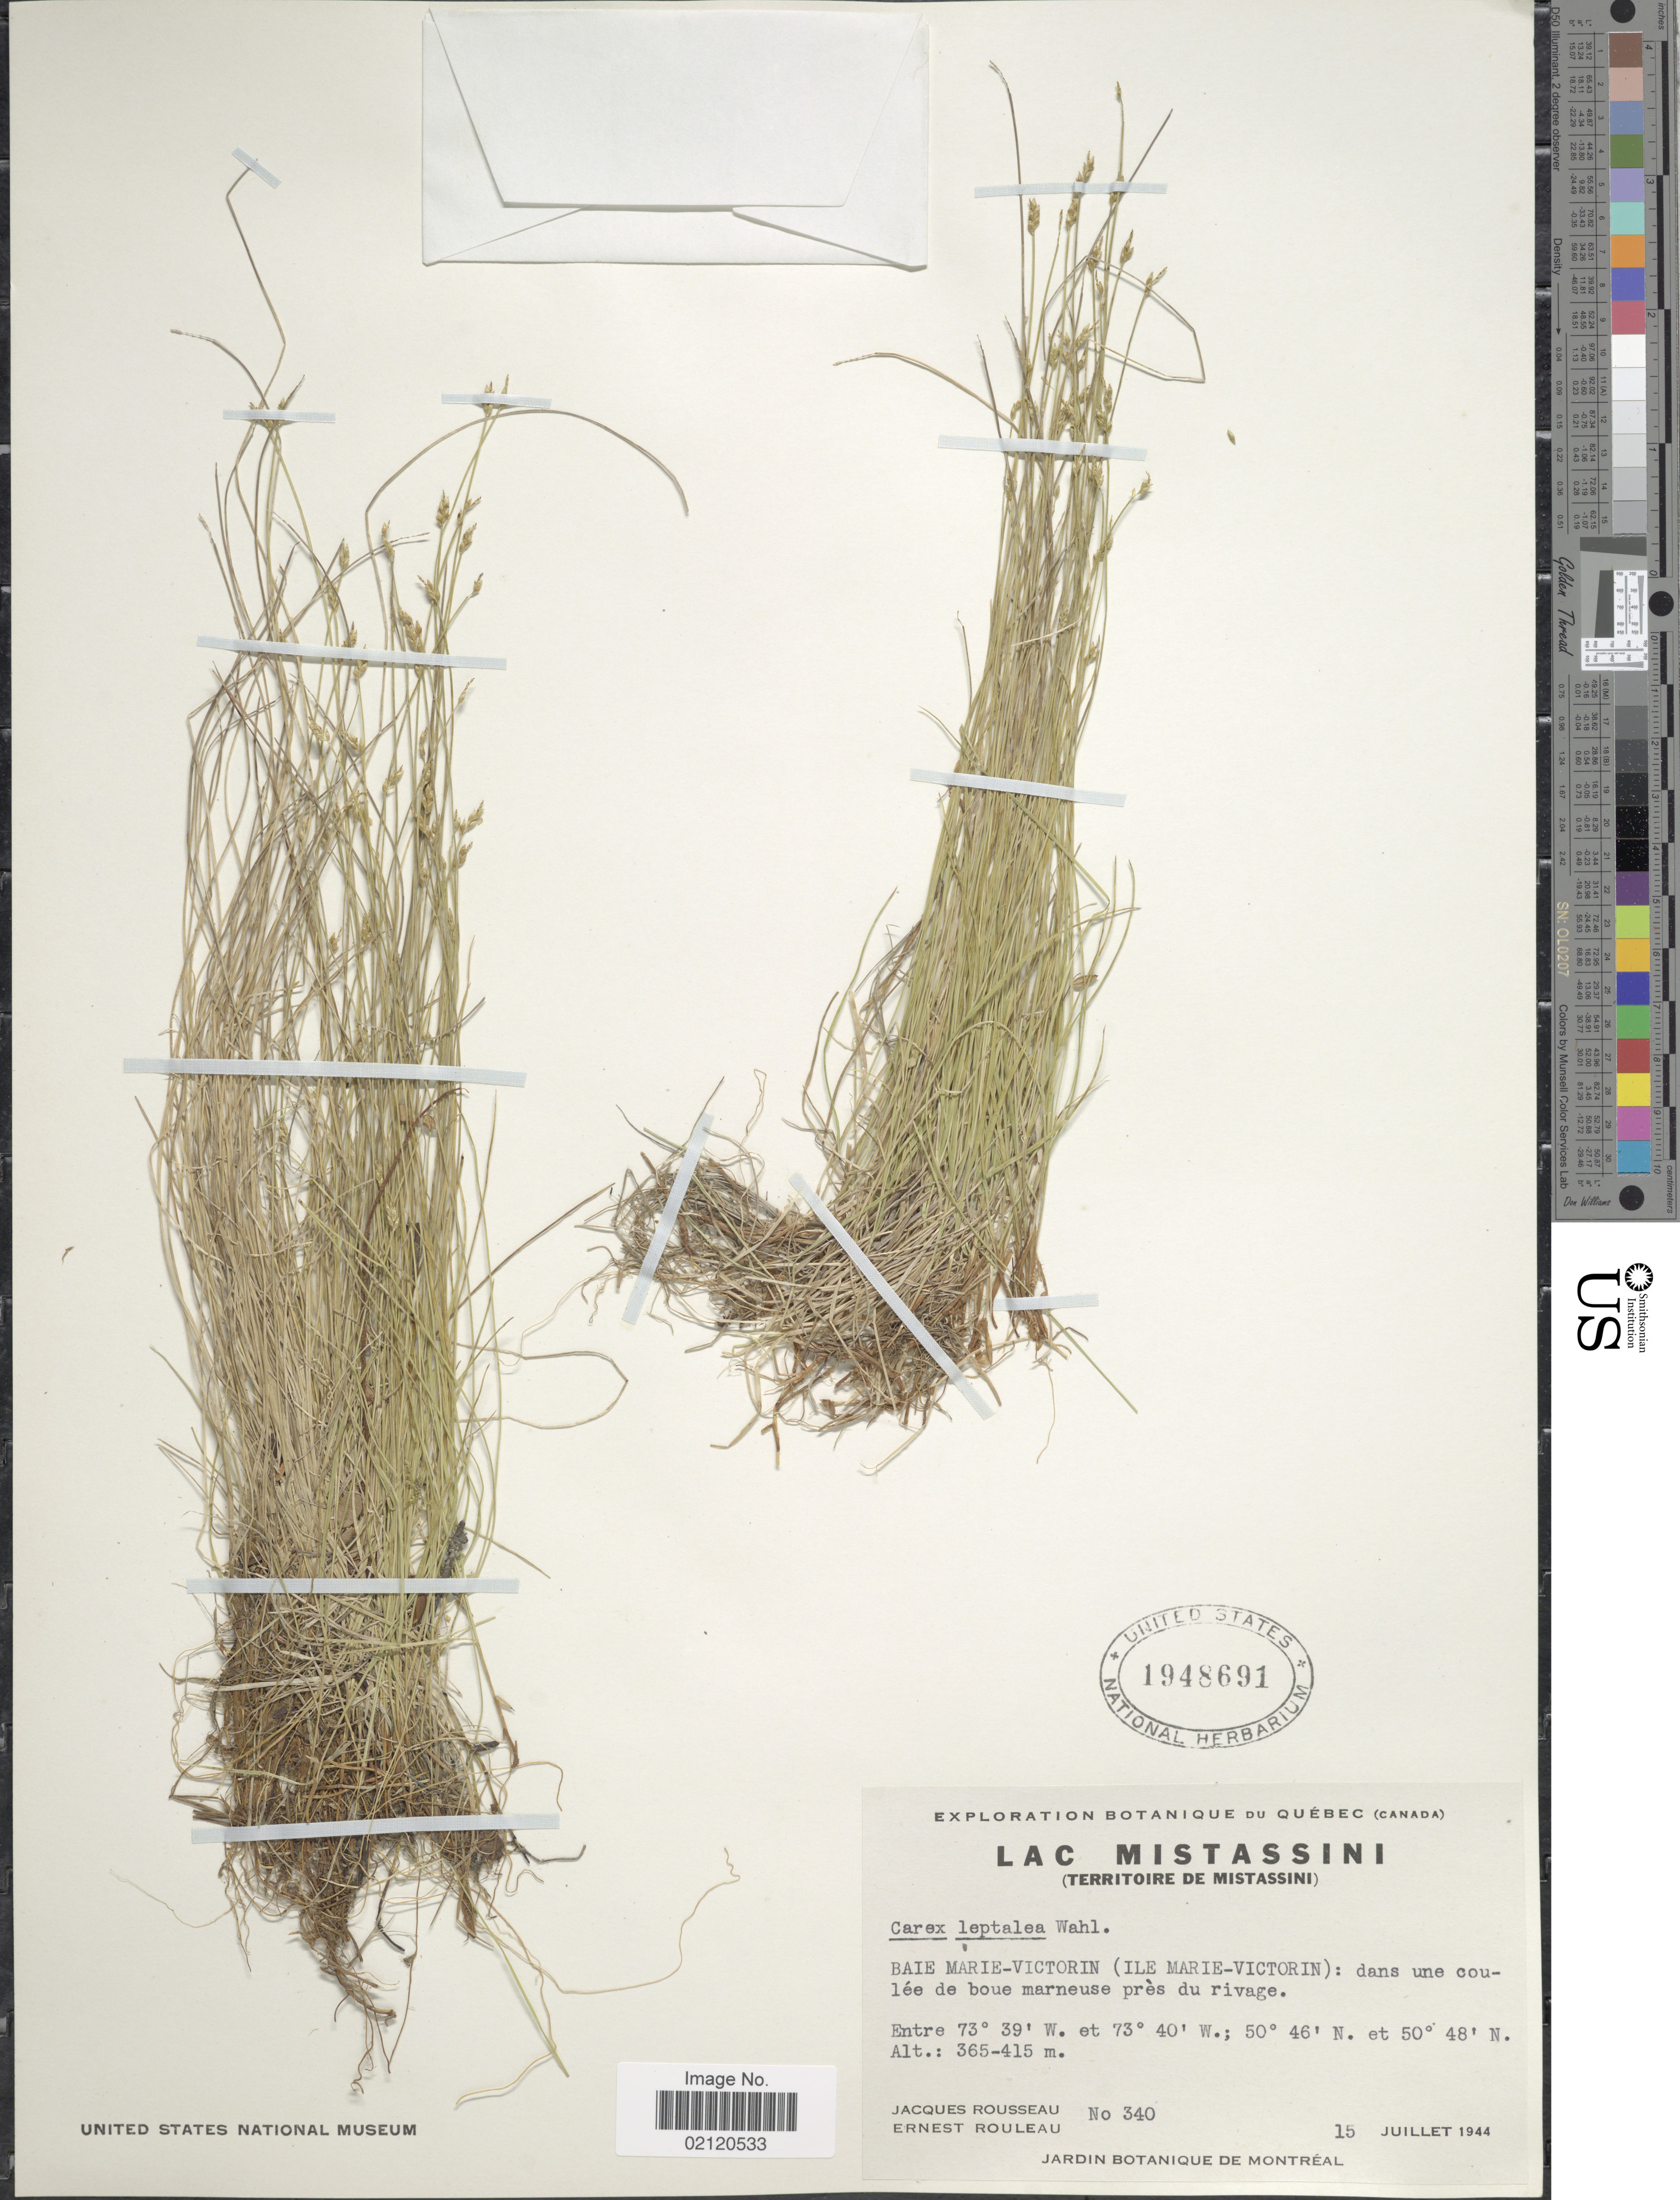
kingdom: Plantae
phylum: Tracheophyta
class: Liliopsida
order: Poales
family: Cyperaceae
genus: Carex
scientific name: Carex leptalea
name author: Wahlenb.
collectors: J. Rousseau & J. Rouleau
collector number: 340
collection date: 1944-07-15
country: Canada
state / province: Quebec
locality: Lac Mistassini (Territoire de Mistassini) Baie Marie-Victorin (Ile Marie-Victorin): dans une coulee de boue marneuse pres du rivage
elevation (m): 365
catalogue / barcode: US 1948691